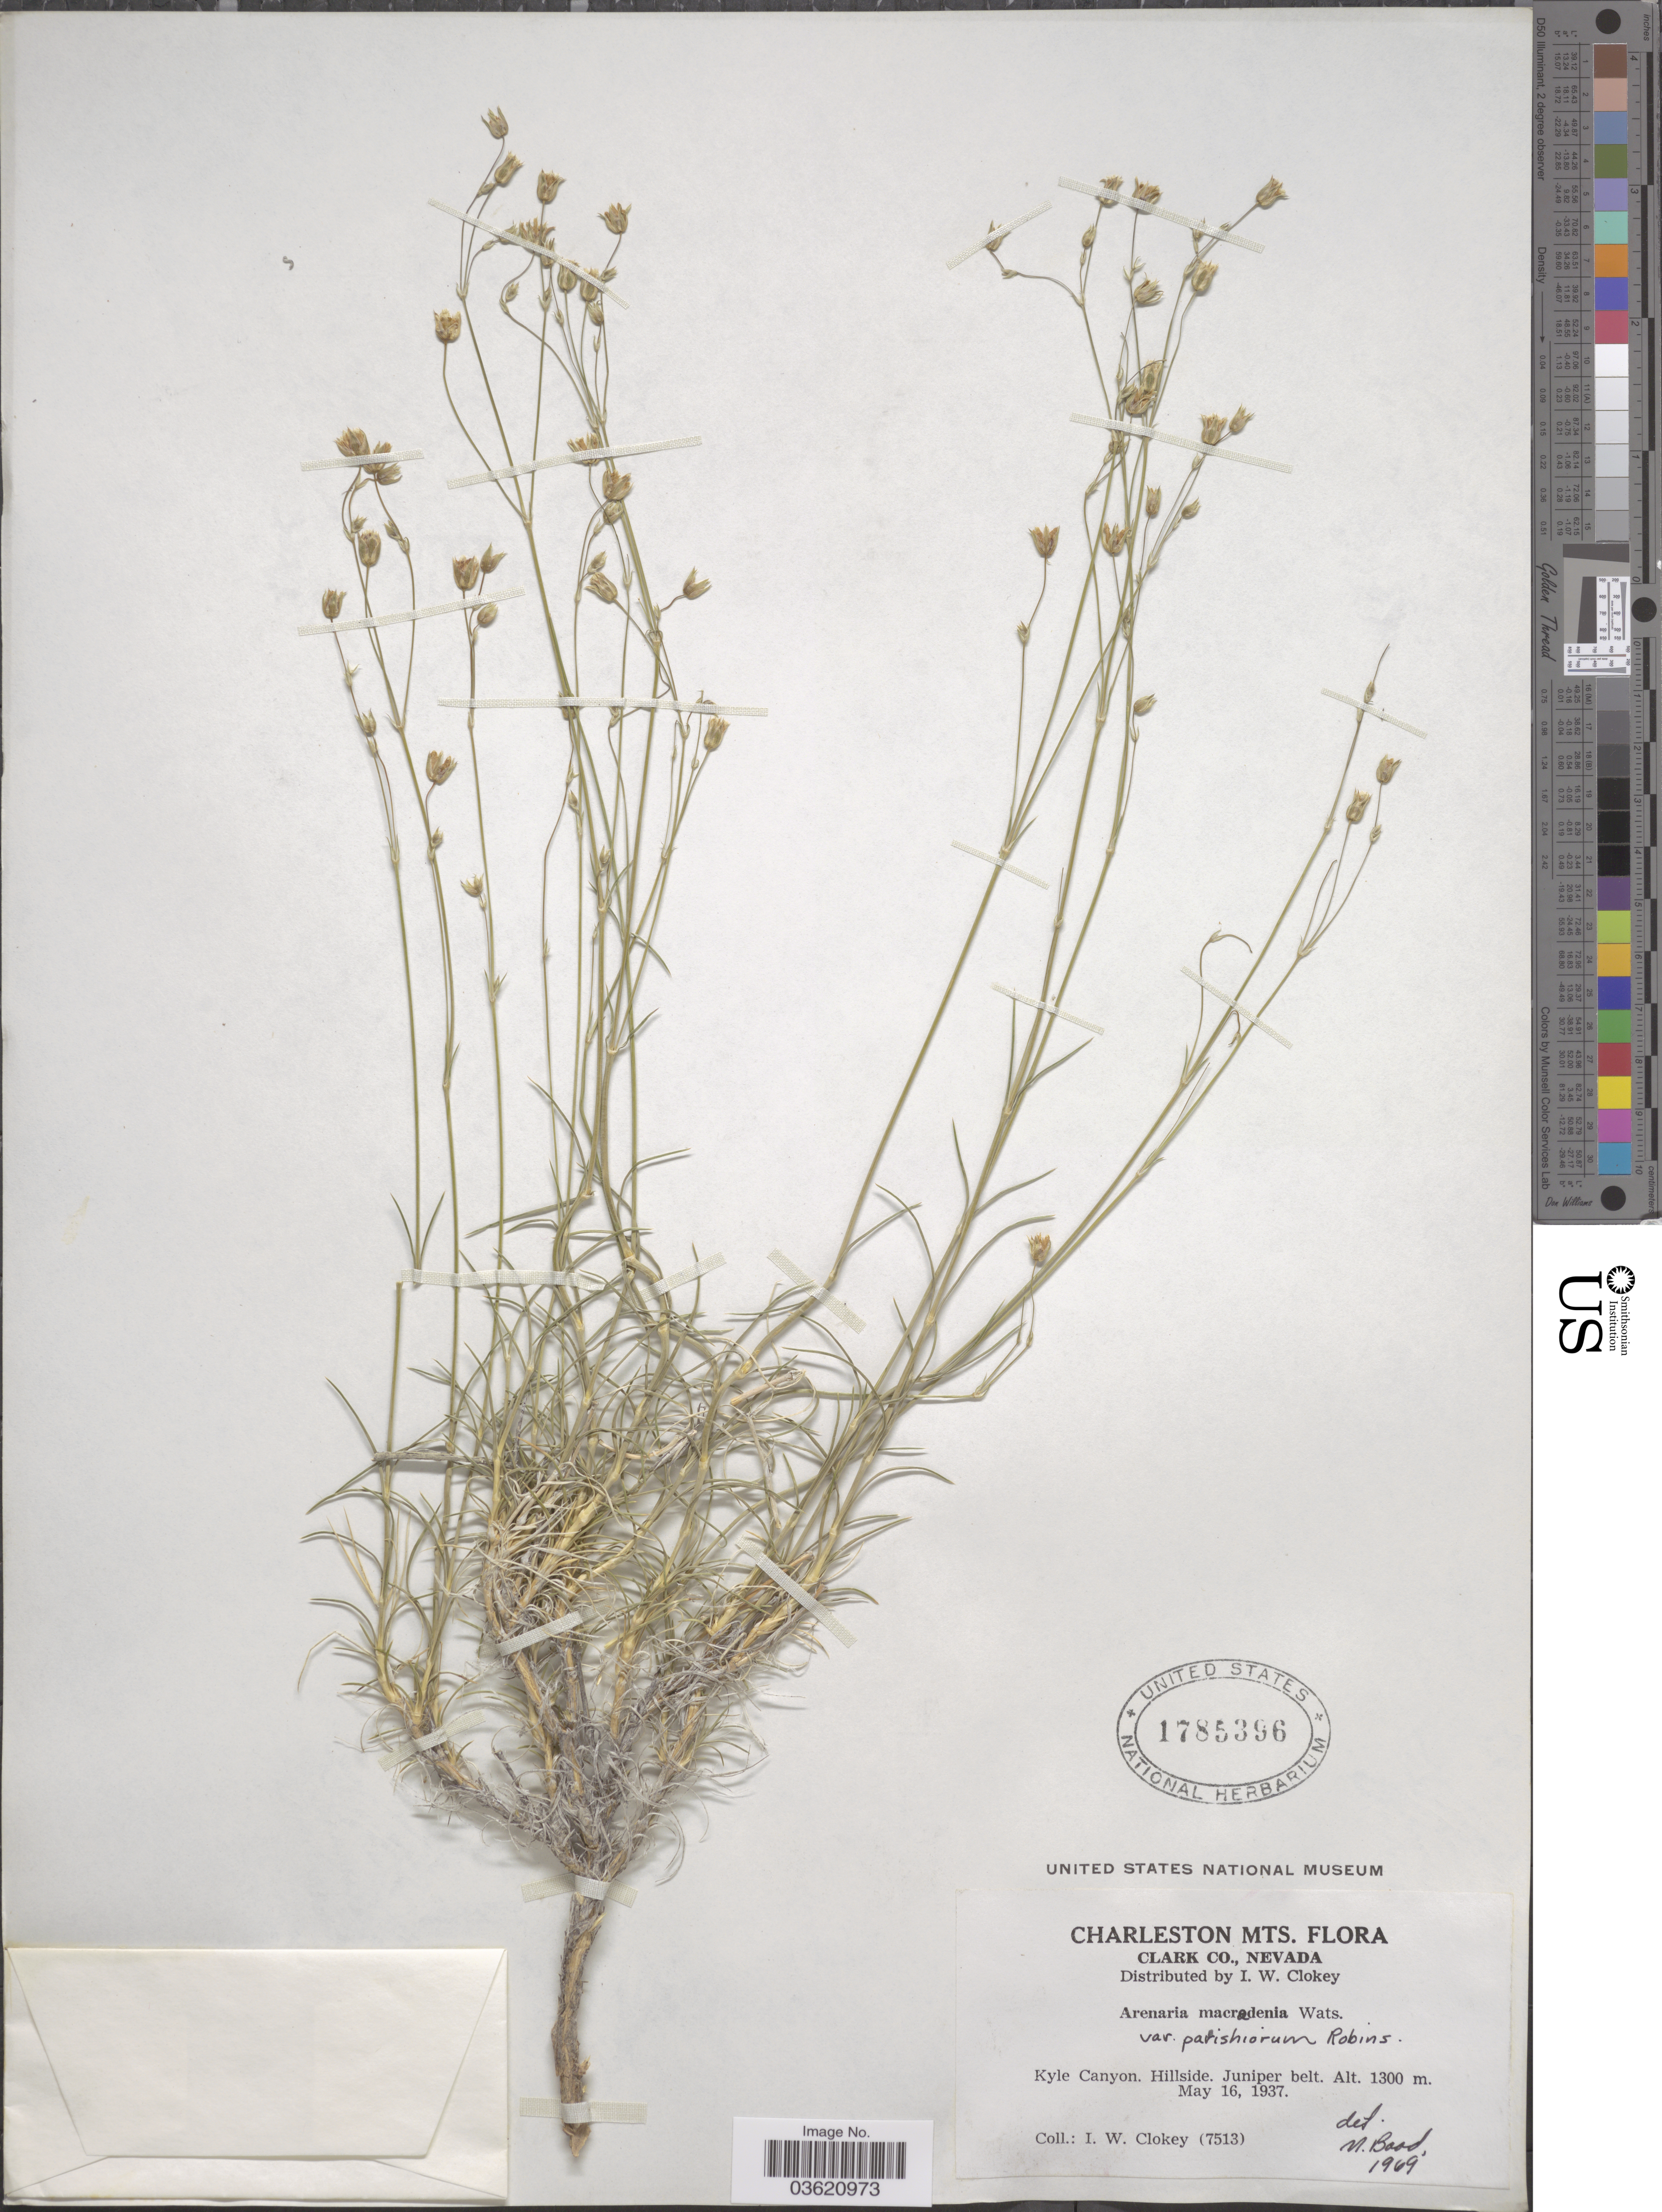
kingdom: Plantae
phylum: Tracheophyta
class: Magnoliopsida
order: Caryophyllales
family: Caryophyllaceae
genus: Eremogone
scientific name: Eremogone macradenia var. macradenia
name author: (S. Watson) Ikonn.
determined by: U.S. National Herbarium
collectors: I. W. Clokey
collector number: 7513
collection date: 1937-05-16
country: United States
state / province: Nevada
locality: Charleston Mts. Clark Co. Kyle Canyon. Hillside. Juniper belt.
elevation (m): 1300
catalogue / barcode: US 1785396